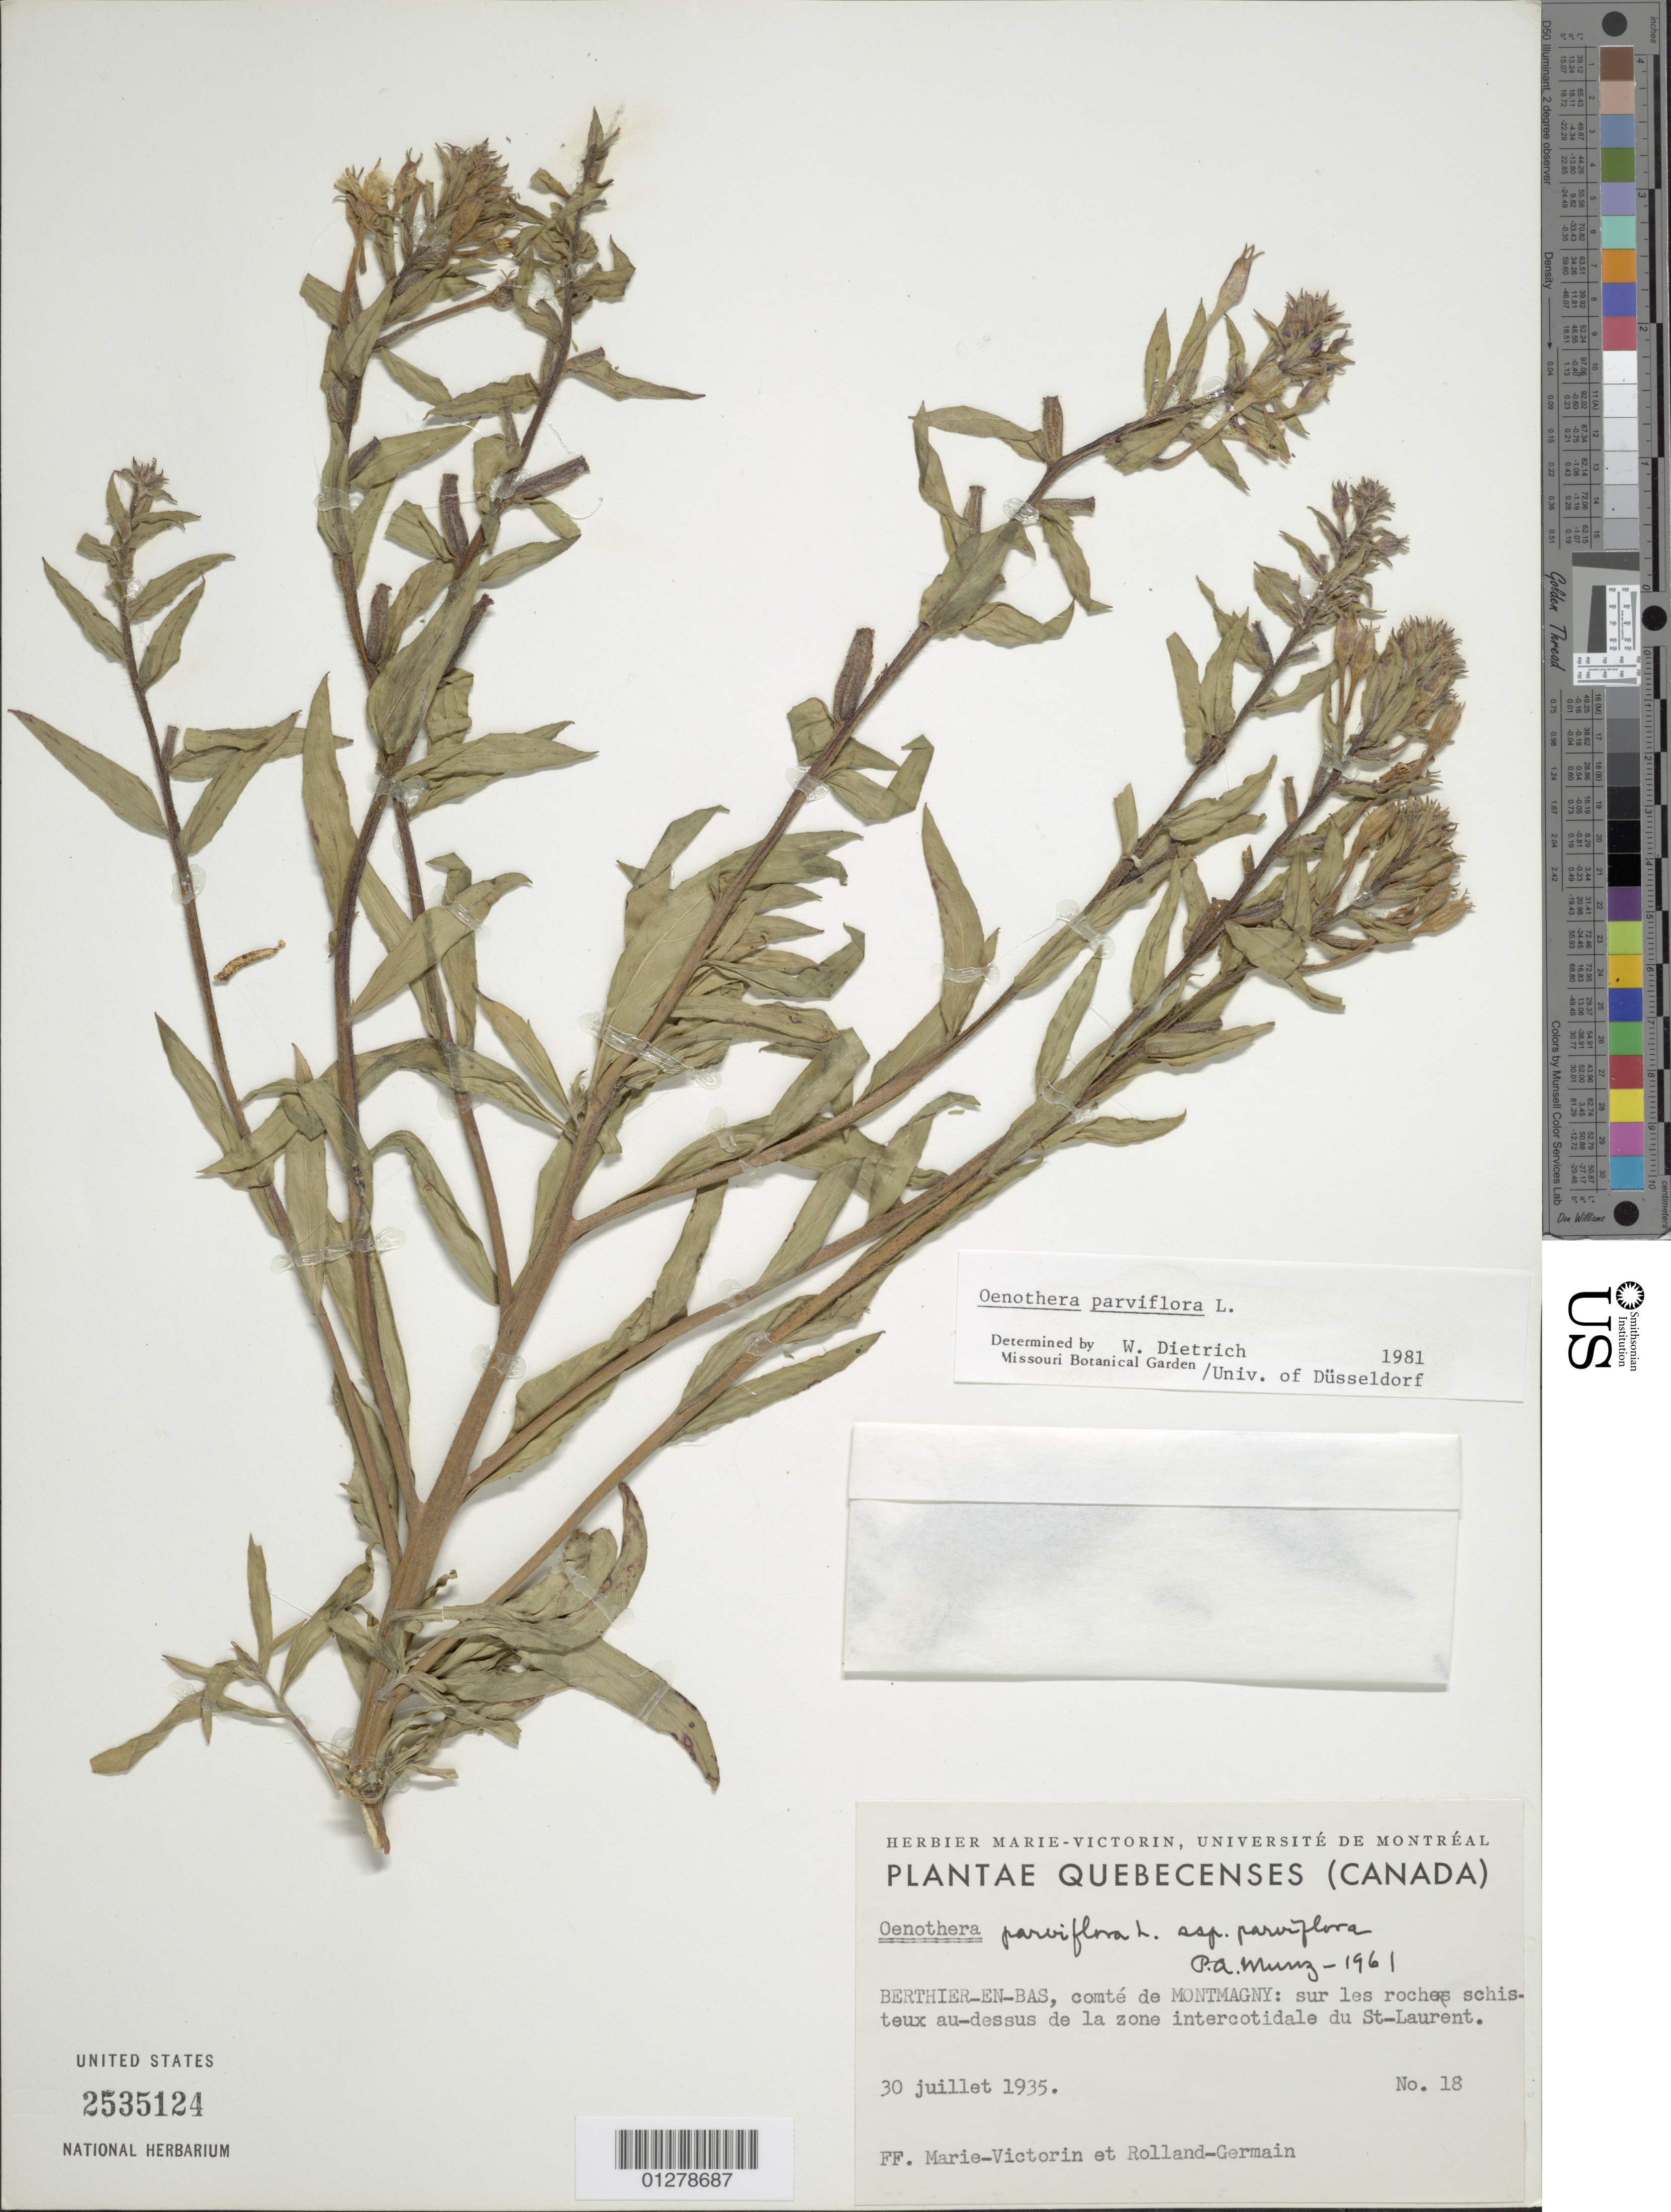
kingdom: Plantae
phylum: Tracheophyta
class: Magnoliopsida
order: Myrtales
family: Onagraceae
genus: Oenothera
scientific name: Oenothera parviflora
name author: L.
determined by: Dietrich, W.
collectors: Fr. Marie-Victorin & Rolland-Germain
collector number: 18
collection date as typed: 30 Jul 1935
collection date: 1935-07-30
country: Canada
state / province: Quebec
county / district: Bellechasse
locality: Saint-Vallier, comte de Bellechasse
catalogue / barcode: US 2535124